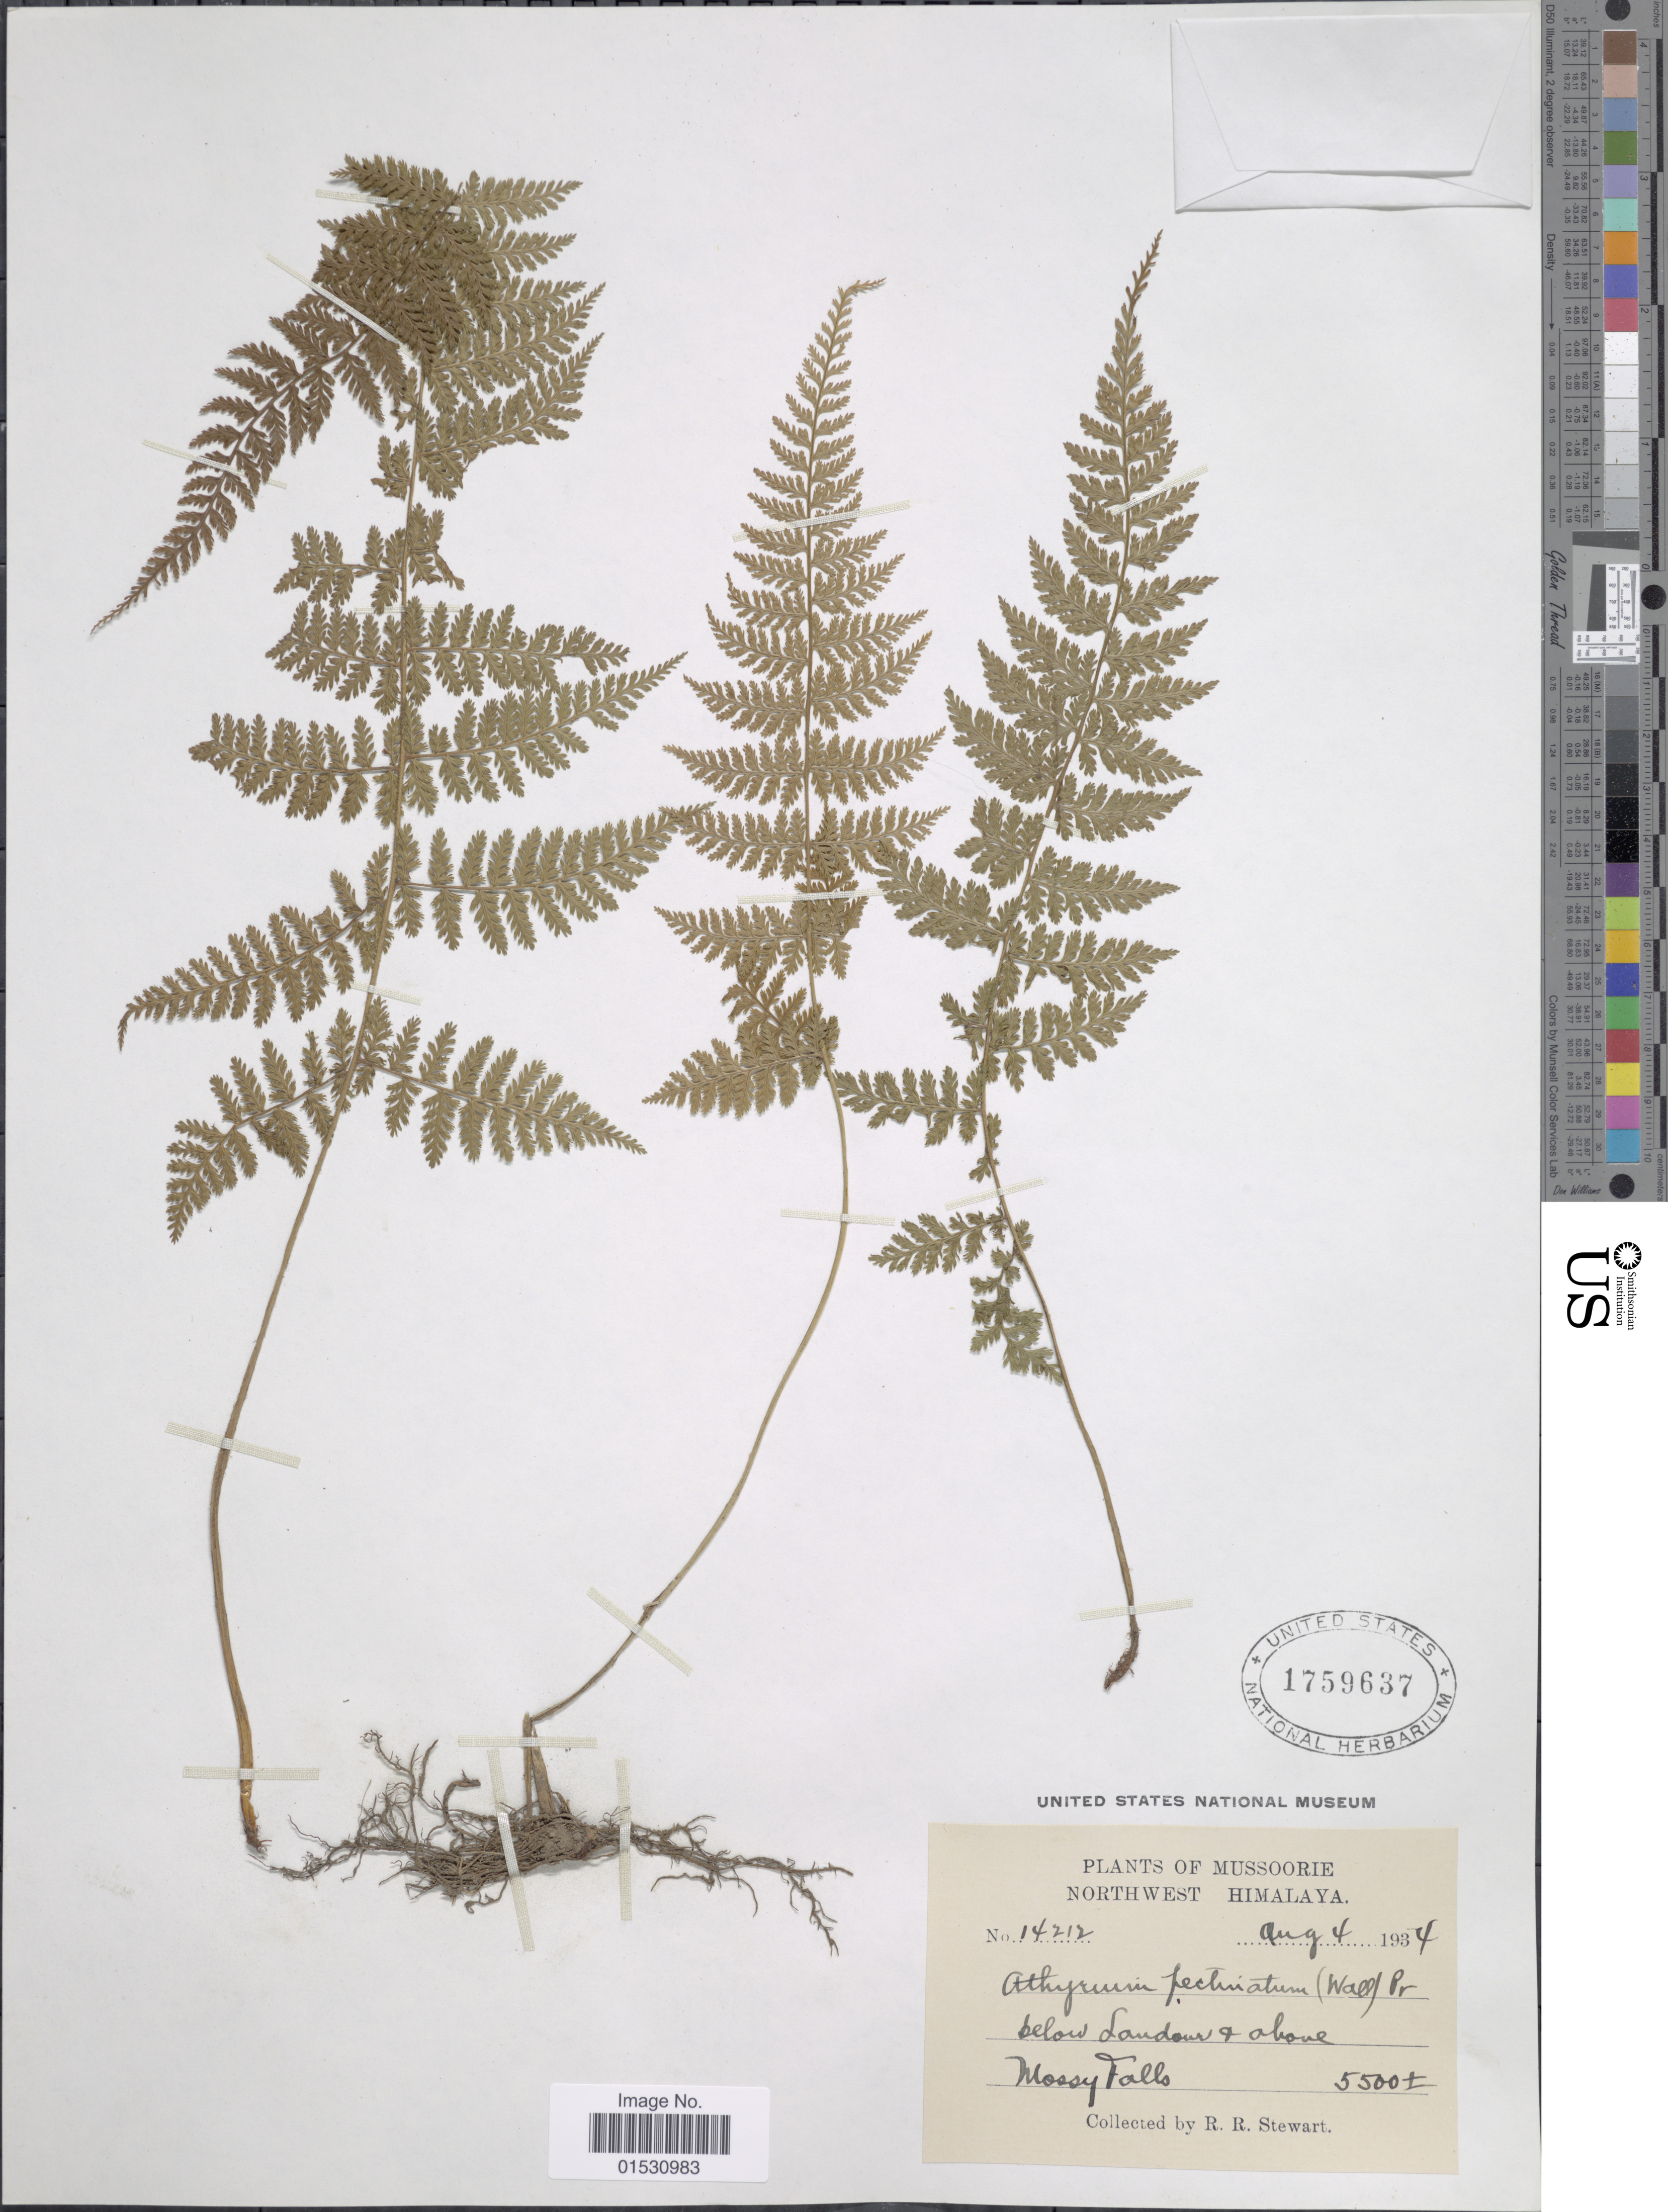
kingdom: Plantae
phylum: Tracheophyta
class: Polypodiopsida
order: Polypodiales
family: Athyriaceae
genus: Athyrium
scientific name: Athyrium pectinatum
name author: (Wall. ex C. Hope) C. Presl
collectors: R. R. Stewart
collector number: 14212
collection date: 1934-08-04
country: India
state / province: Uttarakhand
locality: Mussoorie. Northwest Himalaya. Below Landour and above Mossy Falls.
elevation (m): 1676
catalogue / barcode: US 1759637